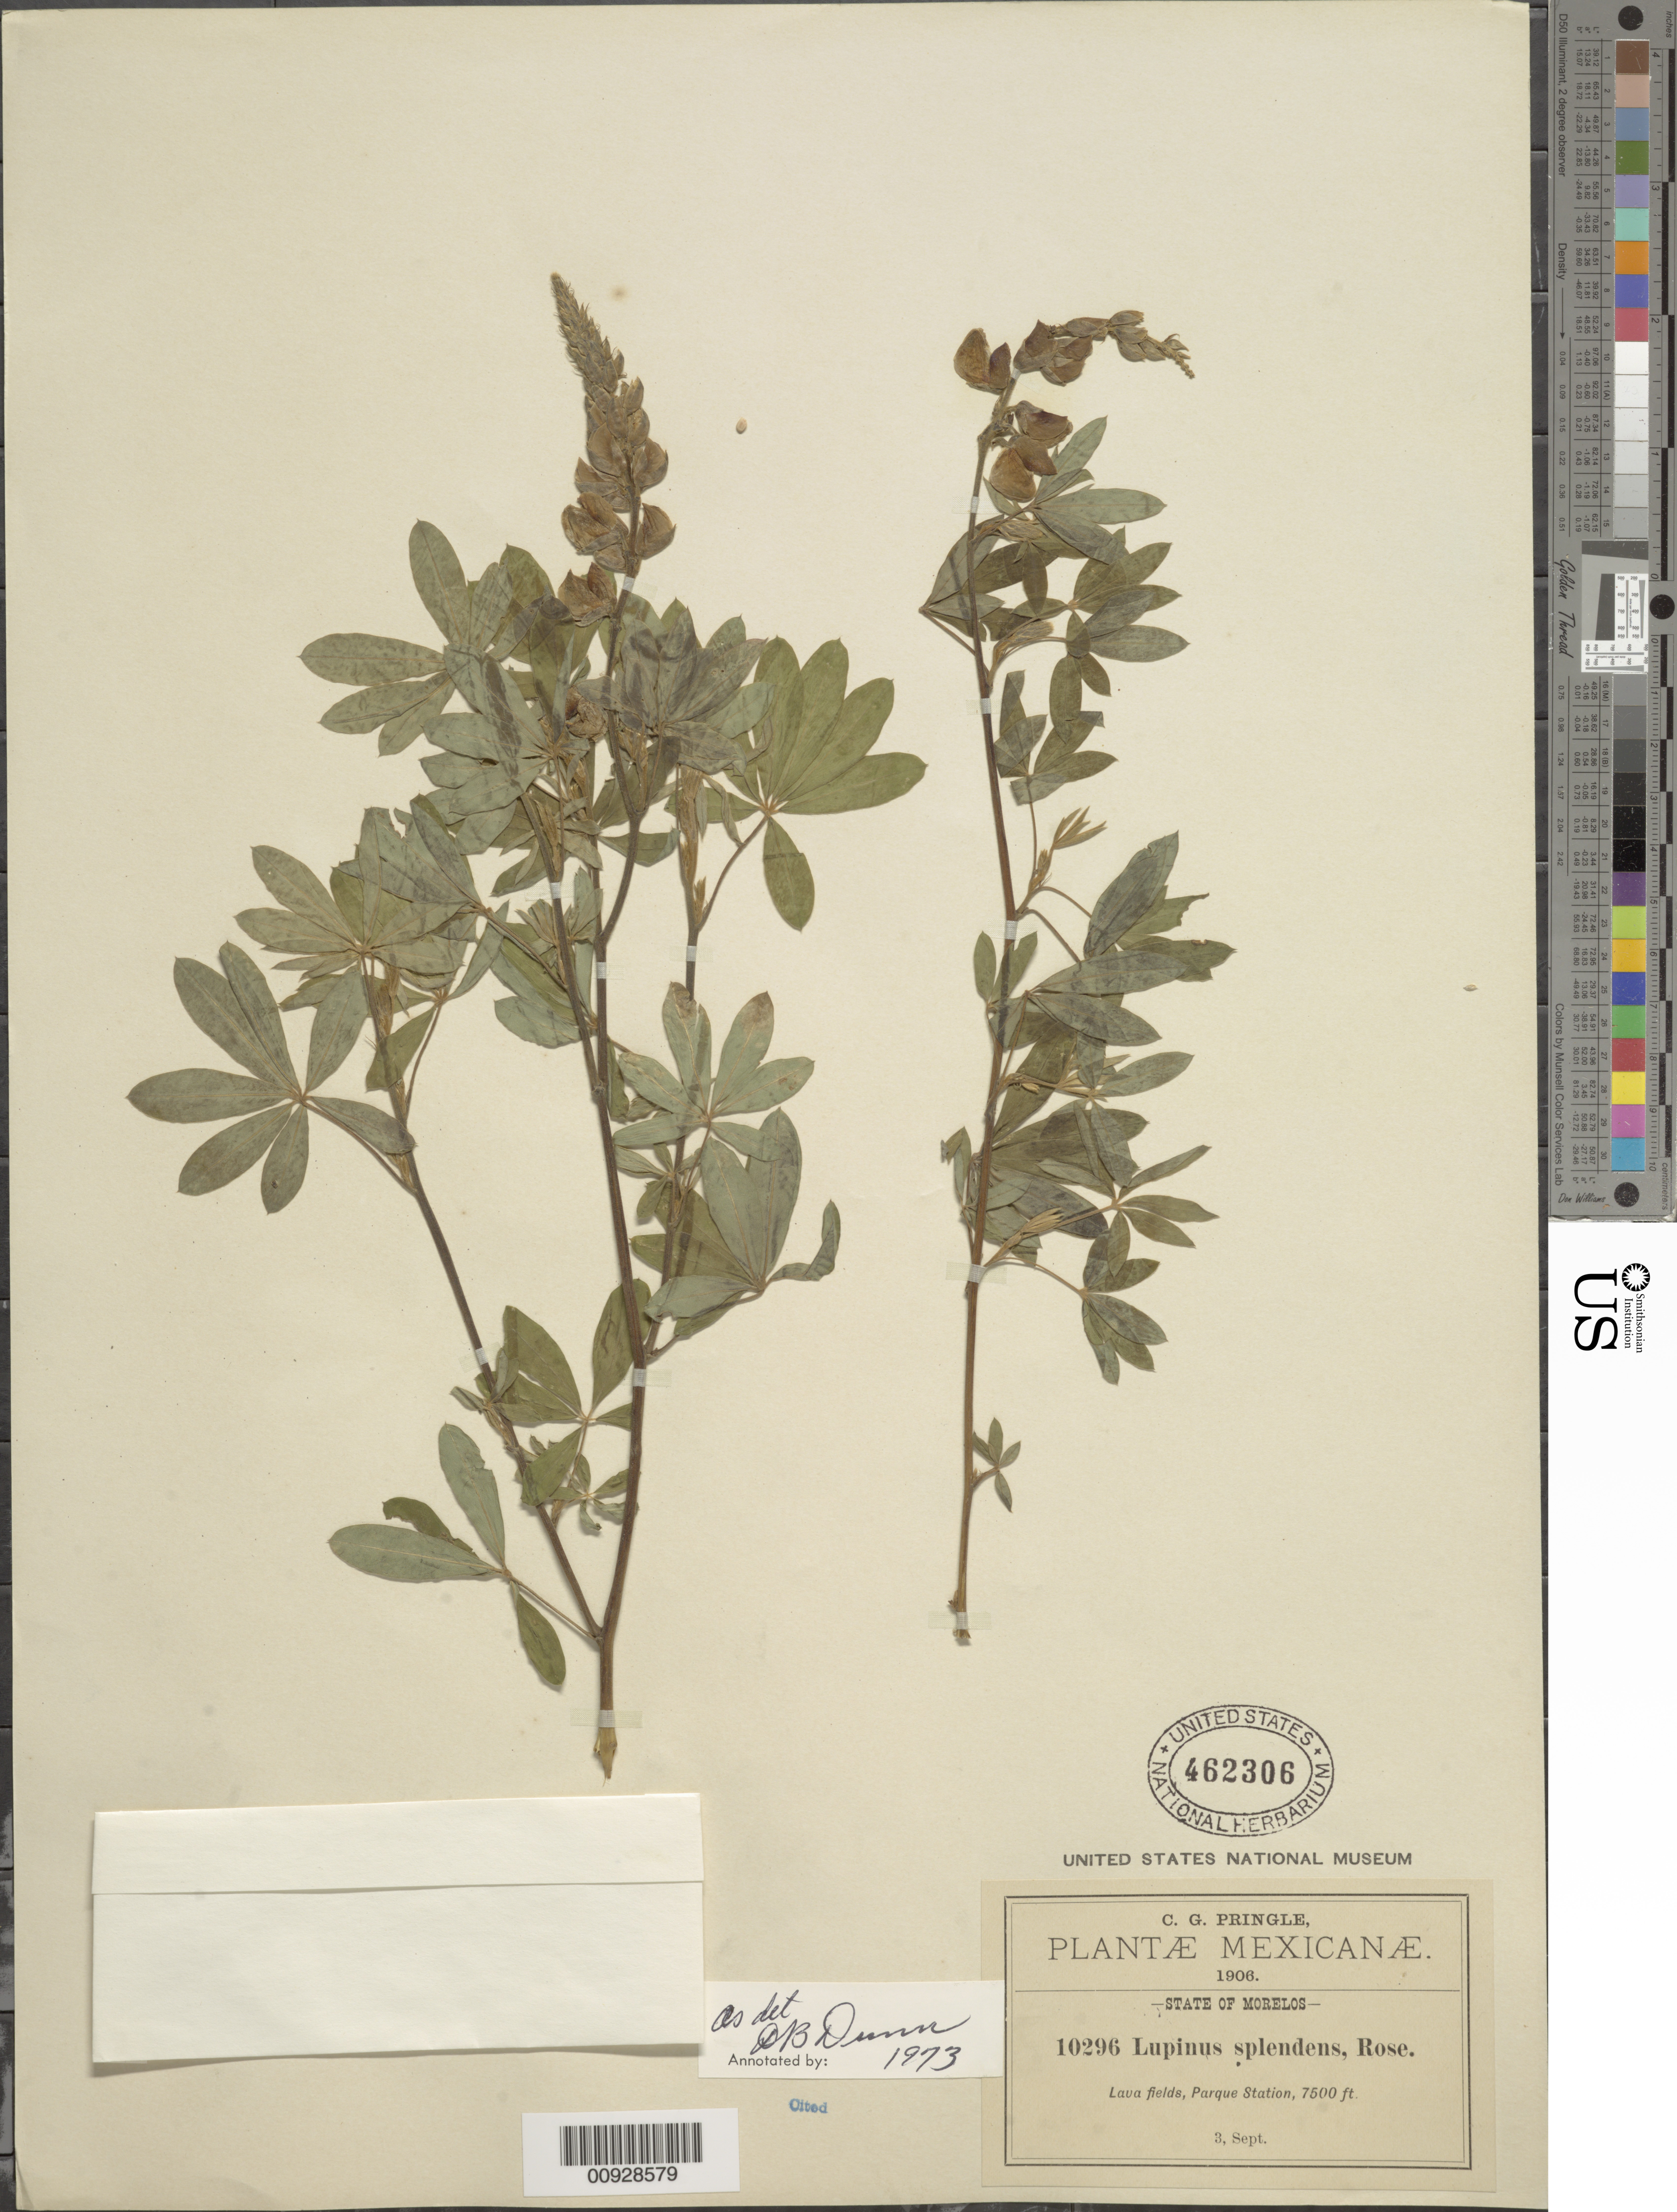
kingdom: Plantae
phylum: Tracheophyta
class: Magnoliopsida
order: Fabales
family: Fabaceae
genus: Lupinus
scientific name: Lupinus splendens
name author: Rose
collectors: C. G. Pringle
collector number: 10296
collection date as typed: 03 Sep 1906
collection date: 1906-09-03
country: Mexico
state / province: Morelos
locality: Parque Station.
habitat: Lava fields.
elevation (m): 2286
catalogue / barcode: US 462306